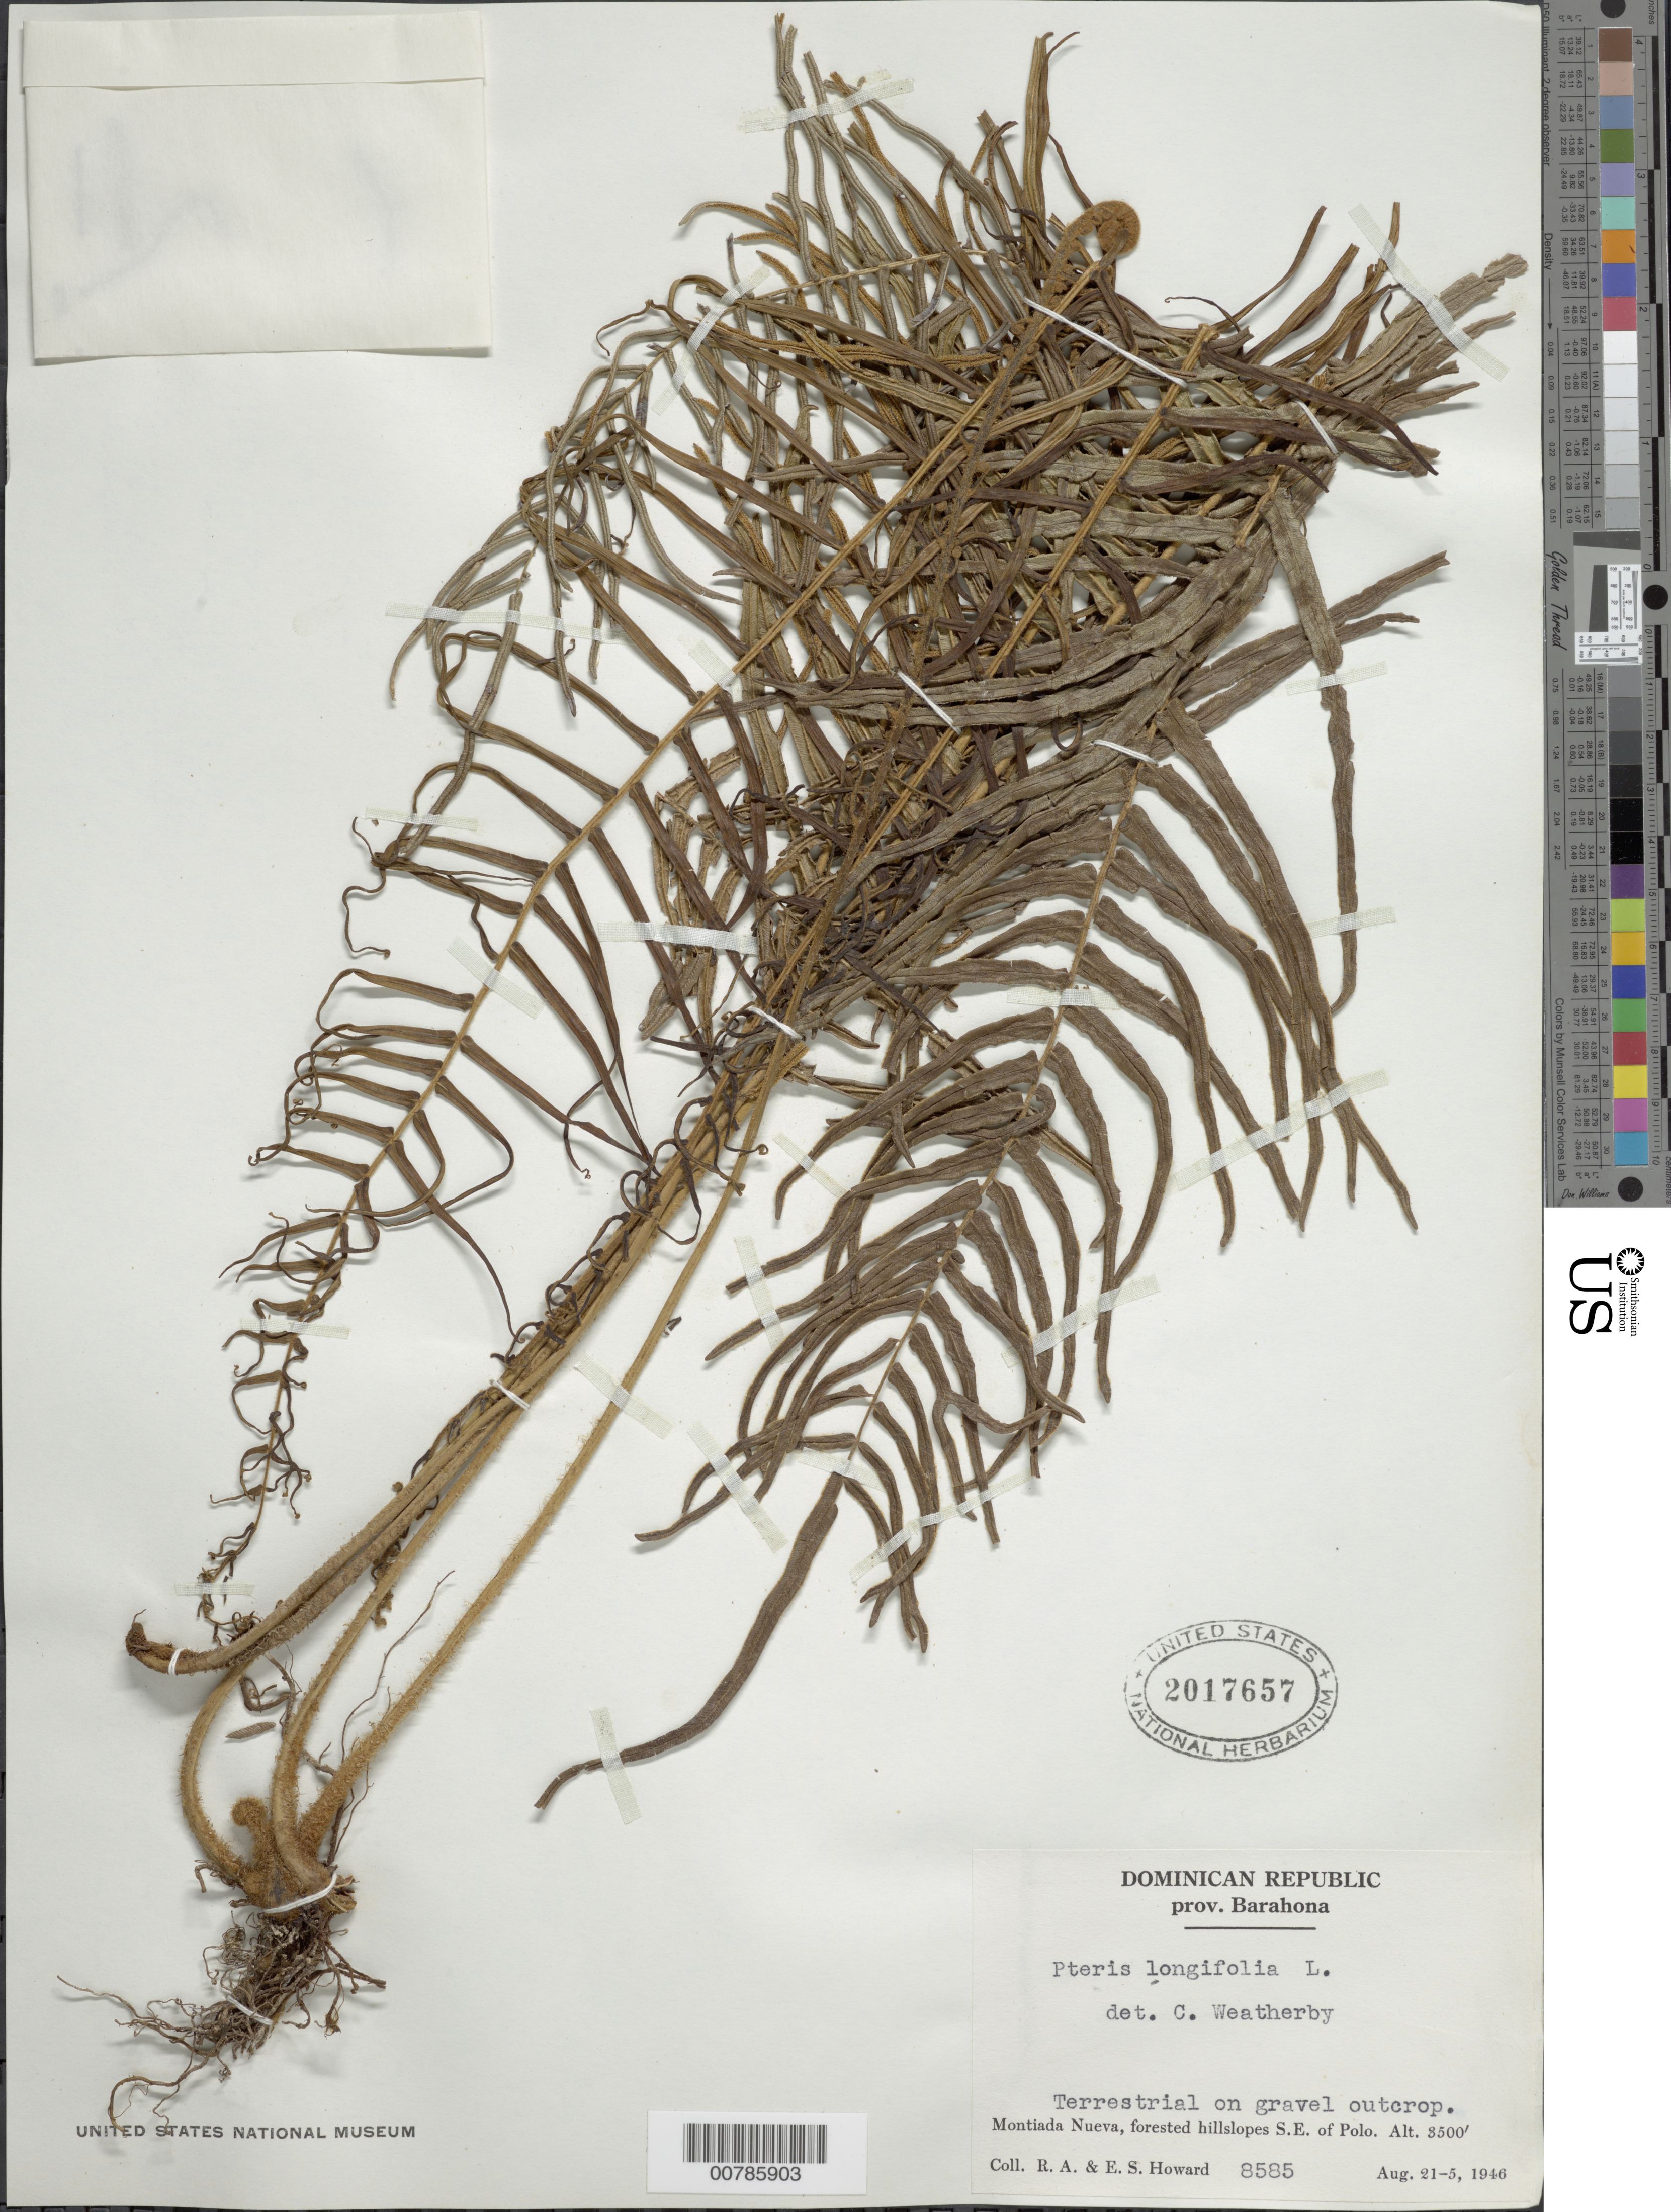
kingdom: Plantae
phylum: Tracheophyta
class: Polypodiopsida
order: Polypodiales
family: Pteridaceae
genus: Pteris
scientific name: Pteris longifolia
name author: L.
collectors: R. A. Howard & E. S. Howard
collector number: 8585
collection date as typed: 21 Aug 1946 25 Aug 1946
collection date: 1946-08-21/1946-08-25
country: Dominican Republic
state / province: Barahona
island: Hispaniola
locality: Montiada Nueva, SE of Polo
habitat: Forested hillslopes, on gravel outcrop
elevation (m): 1067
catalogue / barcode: US 2017657